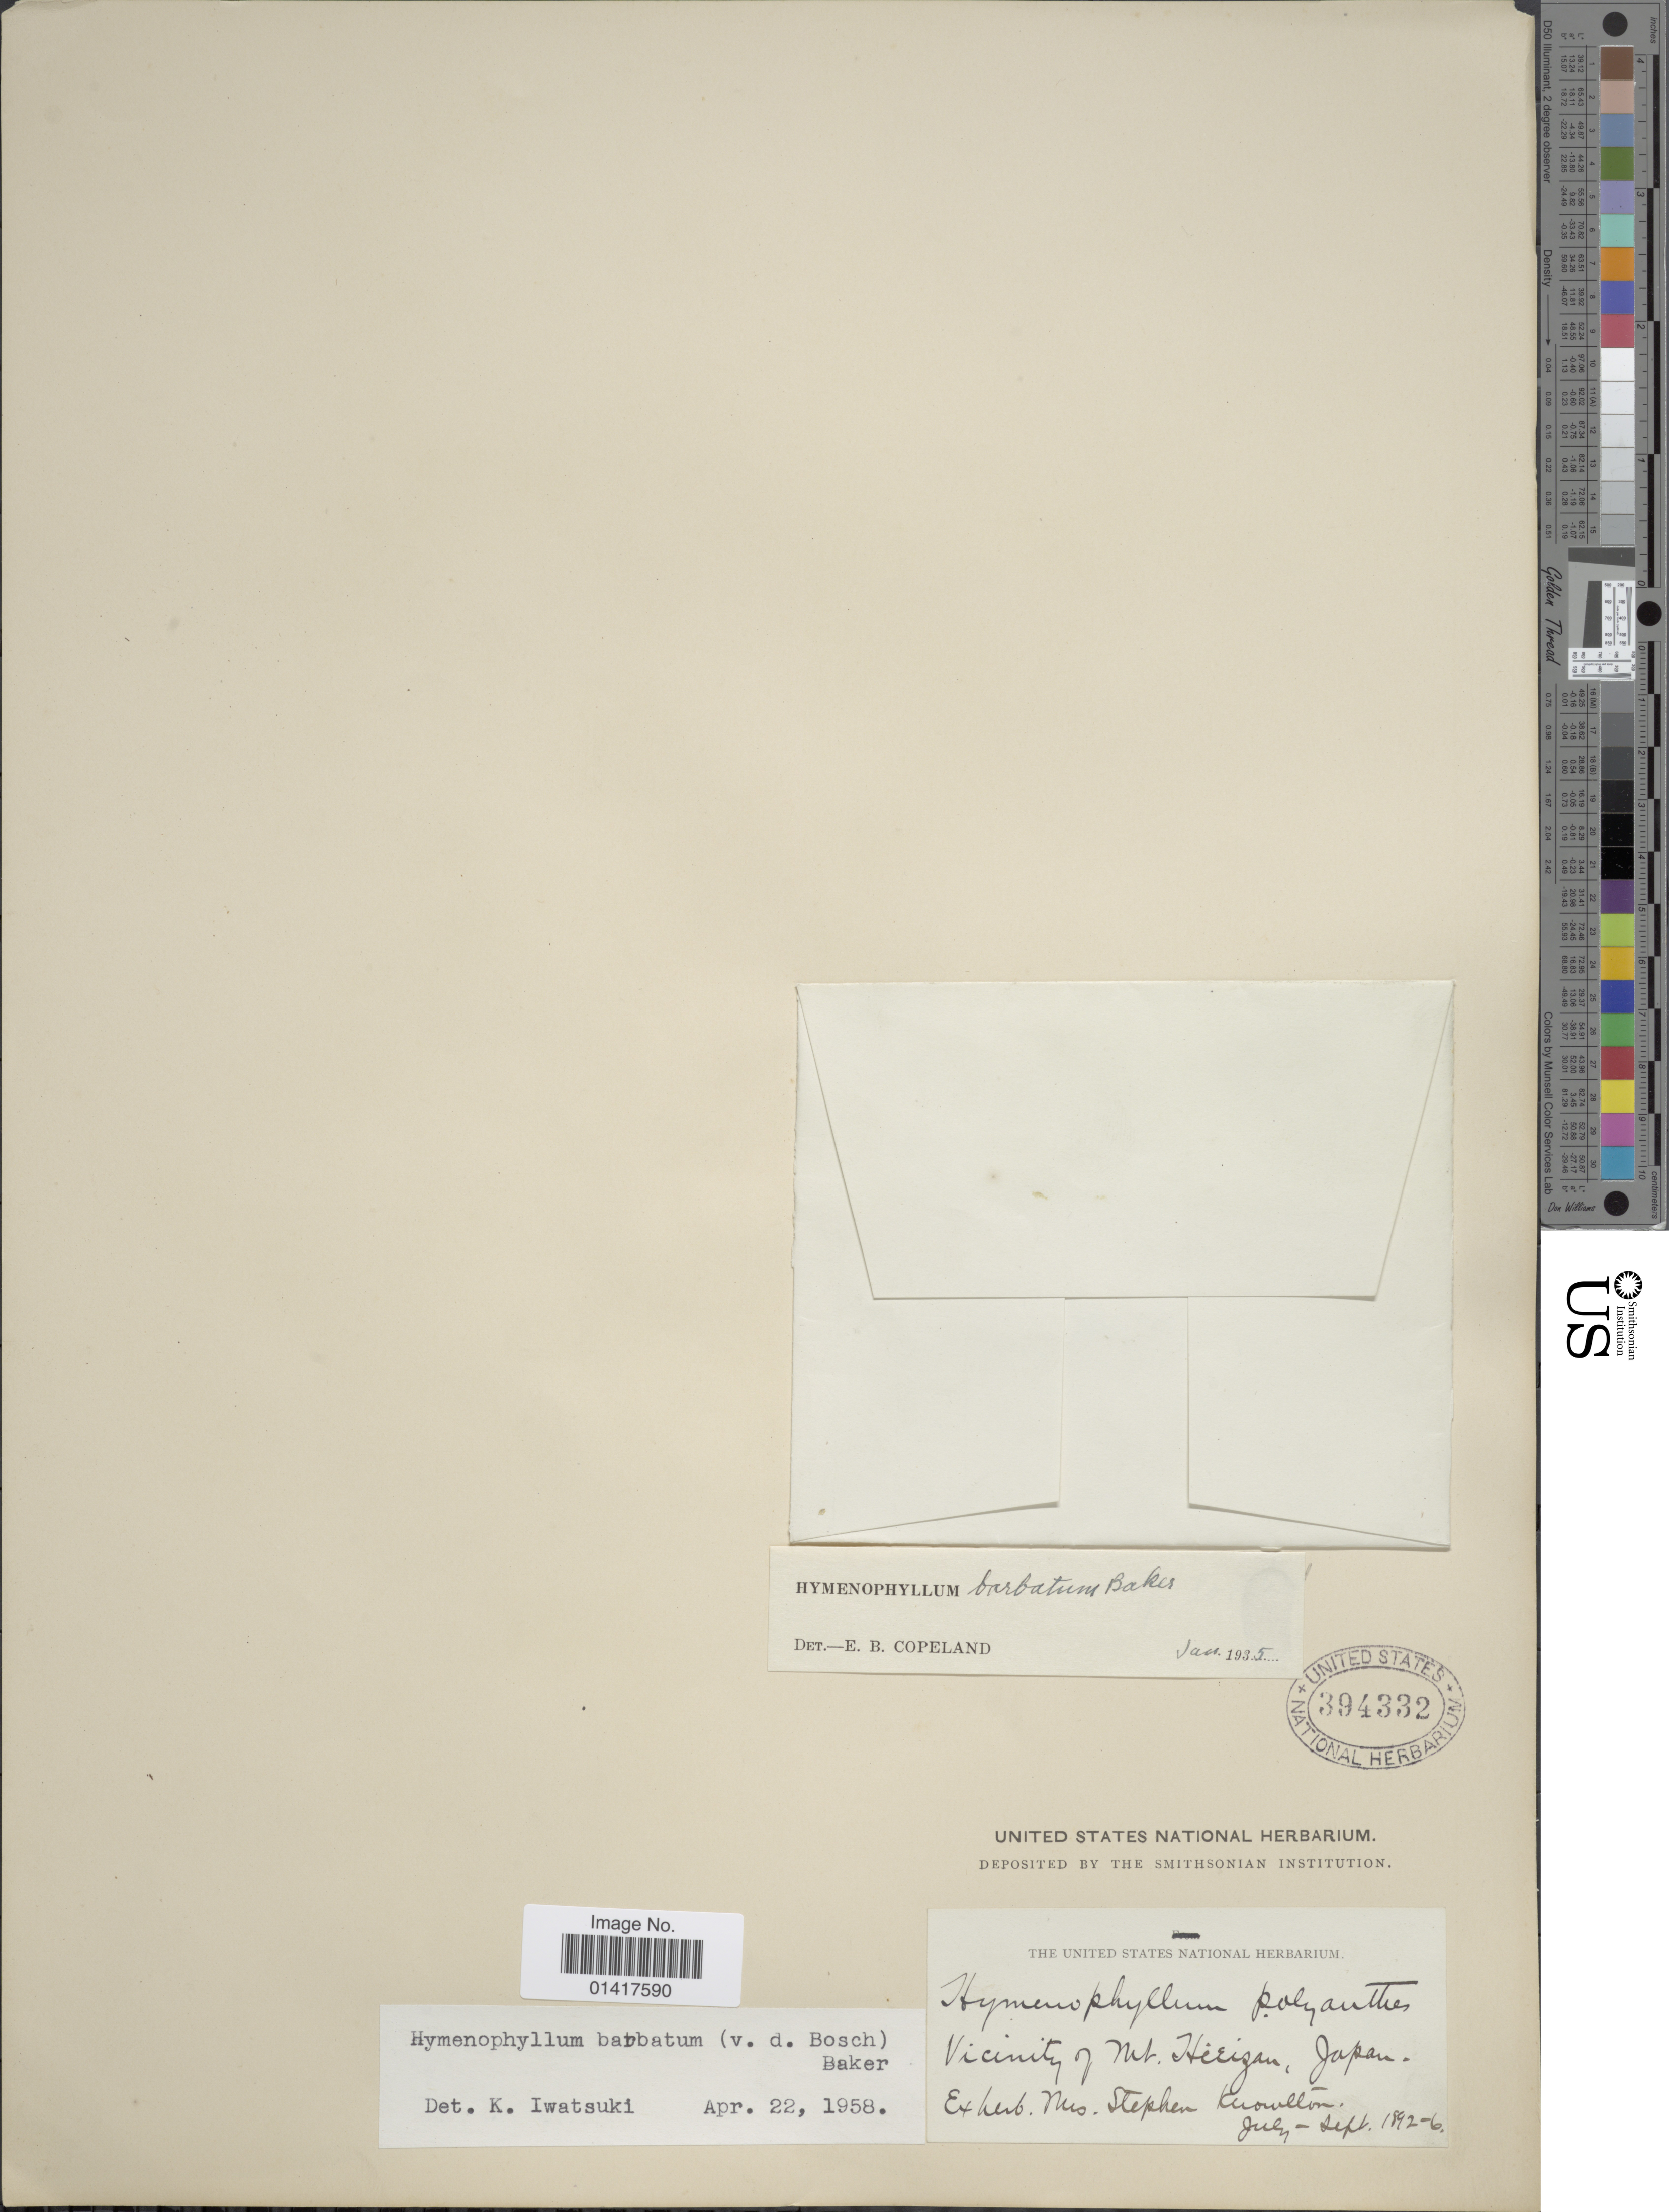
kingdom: Plantae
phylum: Tracheophyta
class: Polypodiopsida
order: Hymenophyllales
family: Hymenophyllaceae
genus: Hymenophyllum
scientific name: Hymenophyllum barbatum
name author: (Bosch) Baker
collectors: ex Herb. Mrs. Stephen Knowlton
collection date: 1892-07/1896-09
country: Japan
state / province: Sizuoka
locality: Vicinity of Mt. Hieizan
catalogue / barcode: US 394332